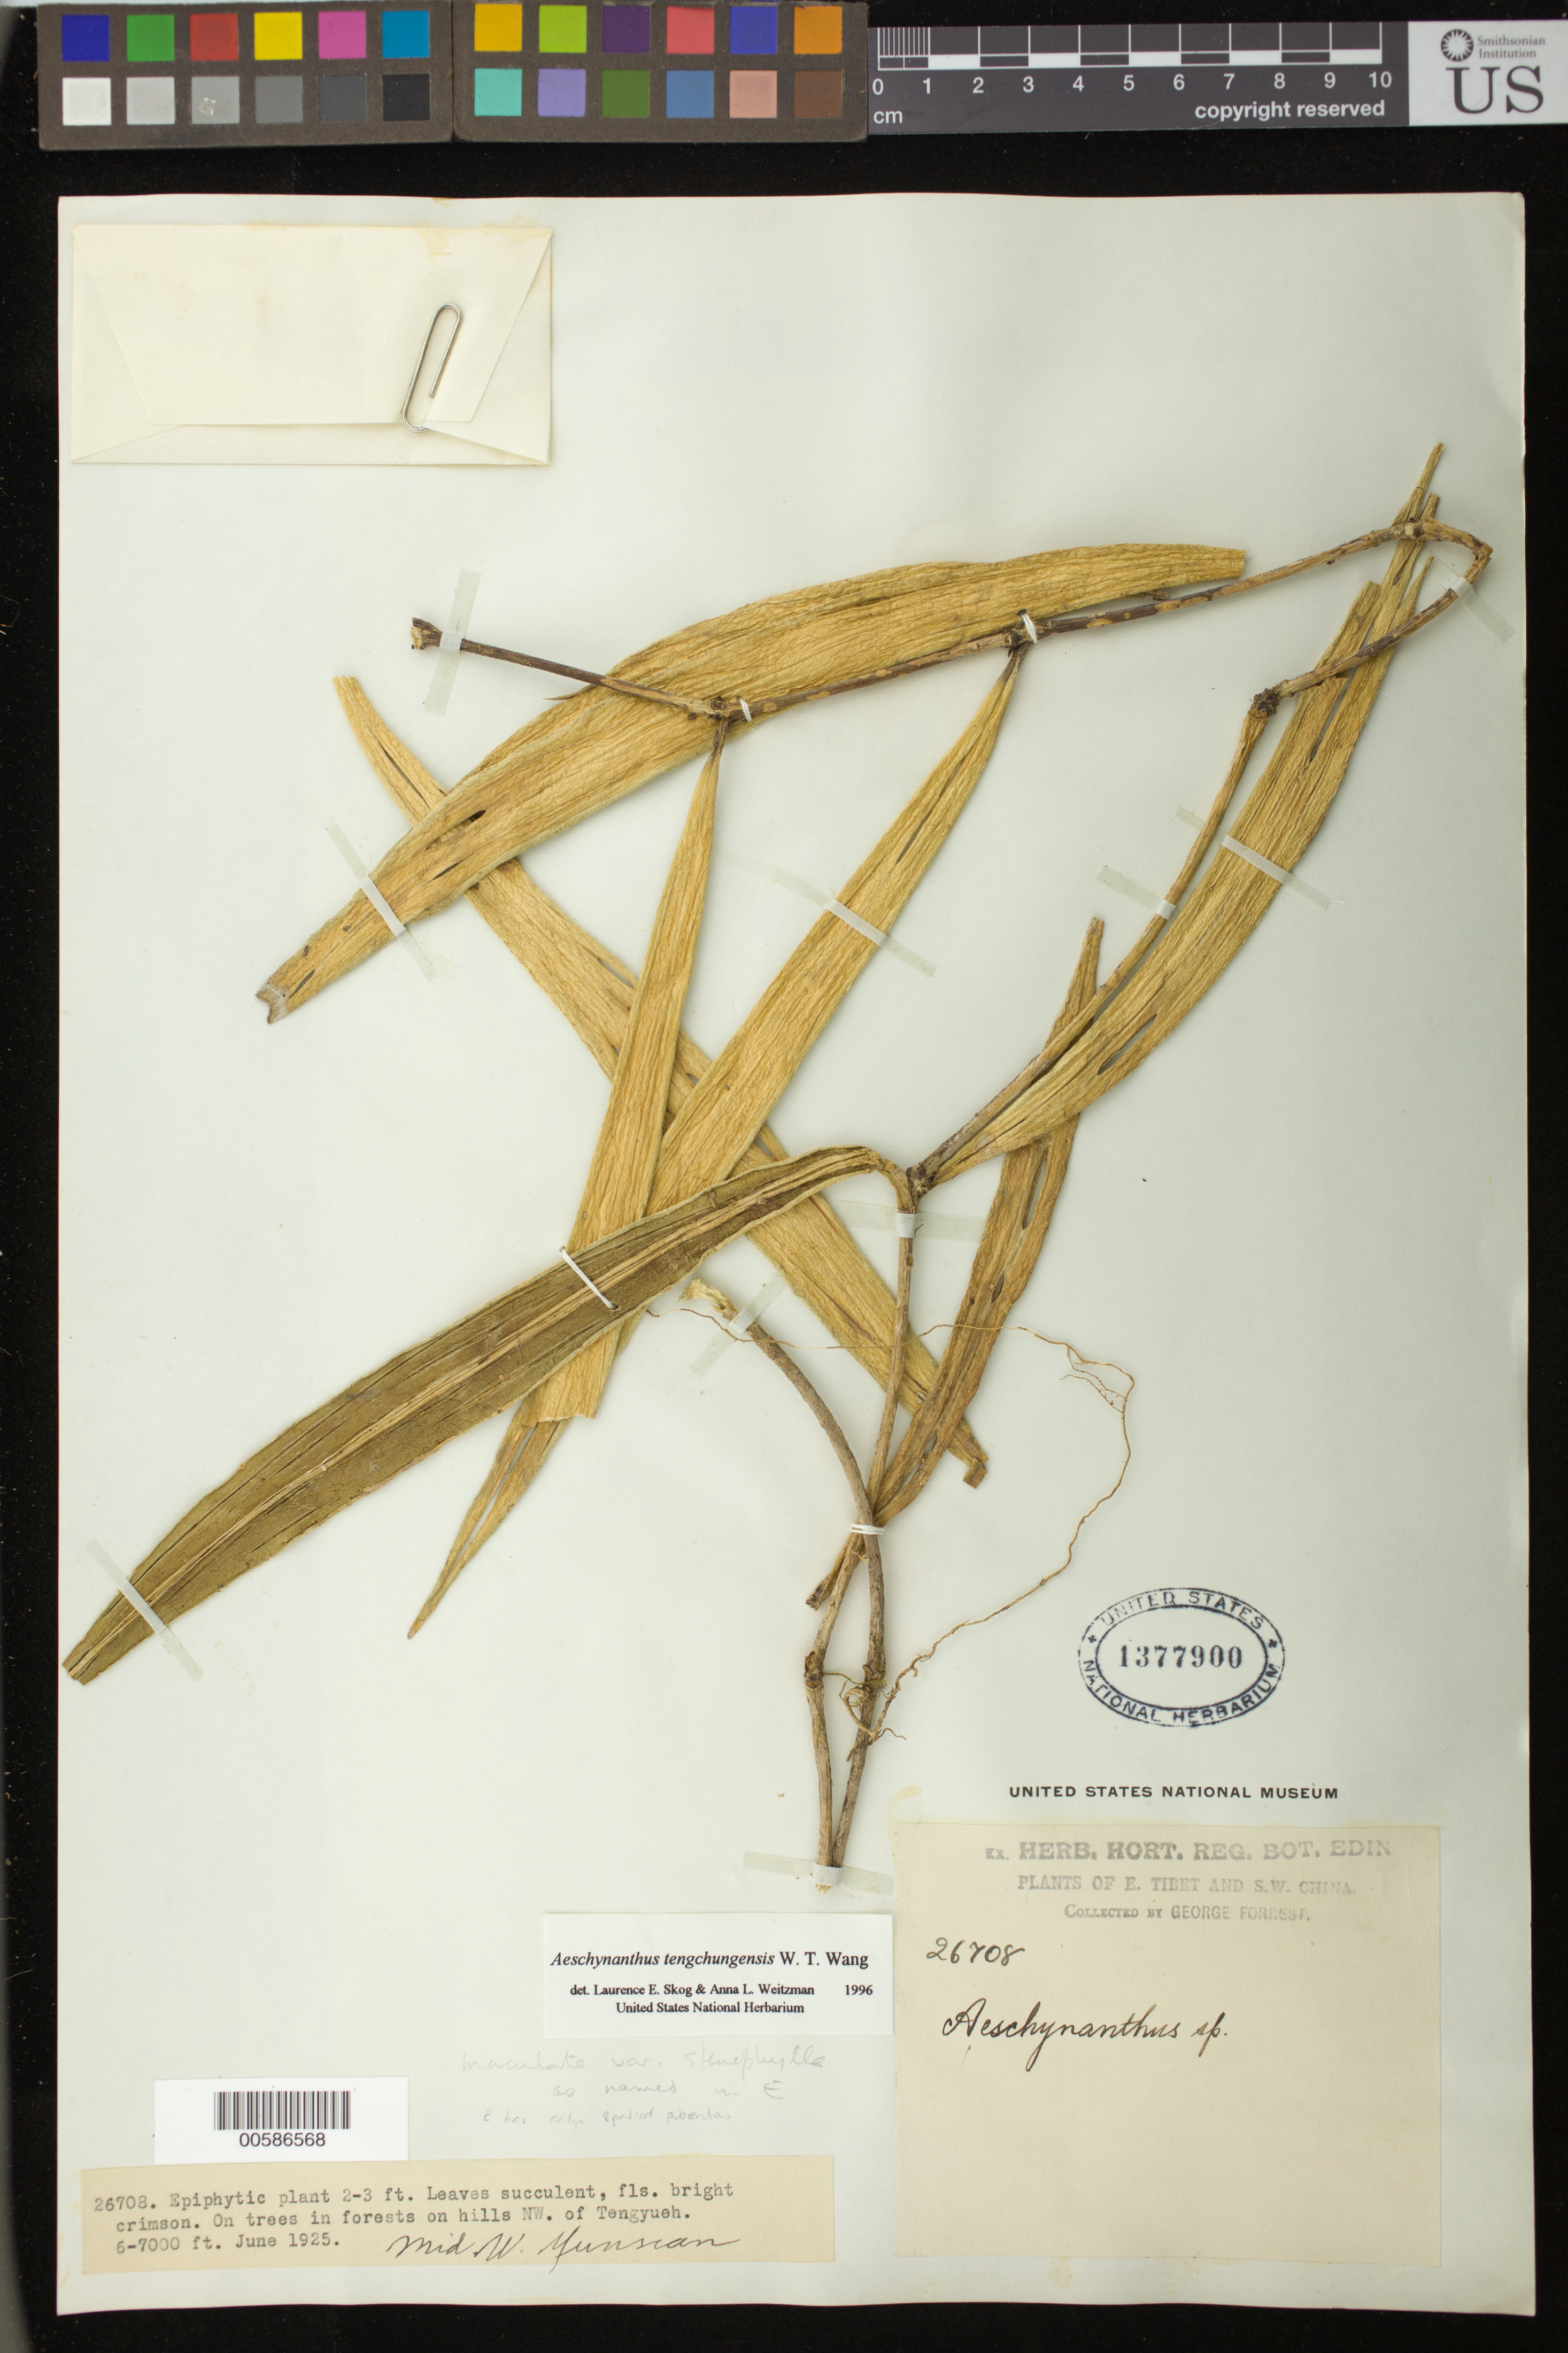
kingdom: Plantae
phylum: Tracheophyta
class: Magnoliopsida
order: Lamiales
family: Gesneriaceae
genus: Aeschynanthus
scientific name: Aeschynanthus tengchungensis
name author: W.T. Wang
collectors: G. Forrest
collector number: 26708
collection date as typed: Jun 1925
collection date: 1925-06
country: China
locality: Nw of tengyueh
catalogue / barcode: US 1377900